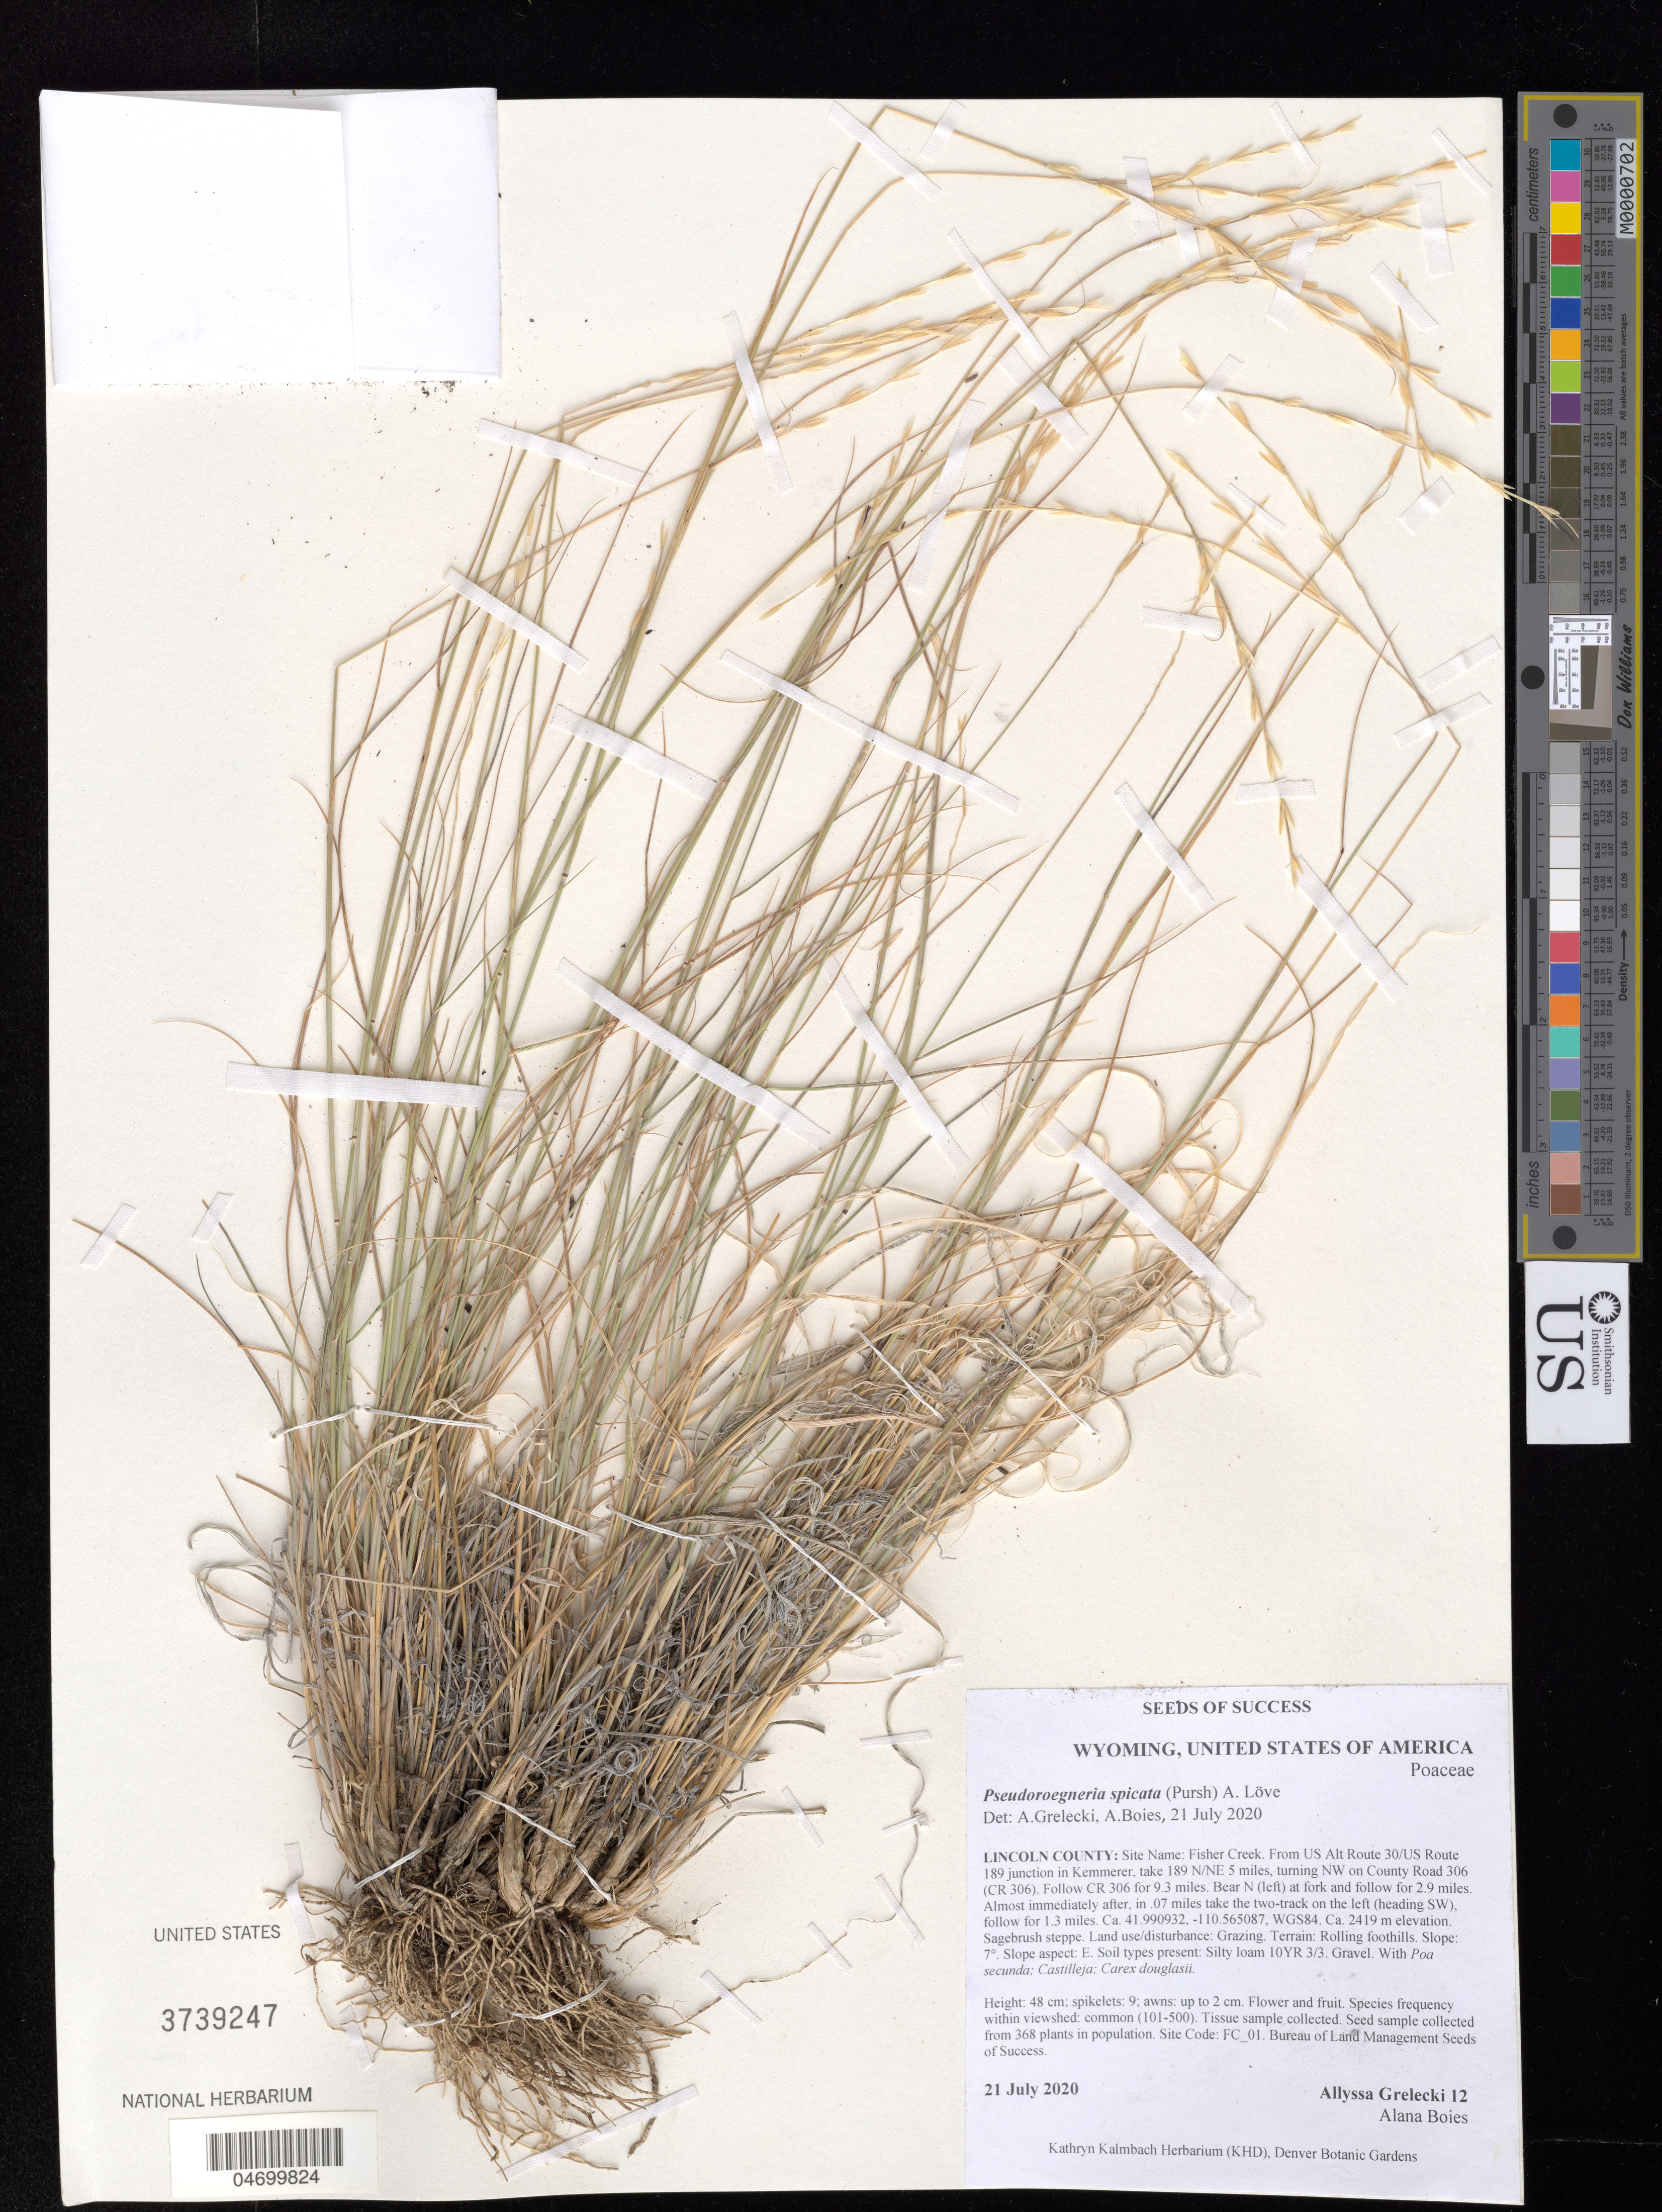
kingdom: Plantae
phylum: Tracheophyta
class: Liliopsida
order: Poales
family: Poaceae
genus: Pseudoroegneria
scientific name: Pseudoroegneria spicata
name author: (Pursh) Á. Löve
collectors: A. Grelecki & A. Boies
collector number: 12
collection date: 2020-07-21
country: United States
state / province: Wyoming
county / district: Lincoln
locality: Fisher Creek.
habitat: Sagebrush steppe. Silty loam soil. With Poa secunda, Castilleja, Carex douglasii.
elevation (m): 2419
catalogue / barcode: US 3739247